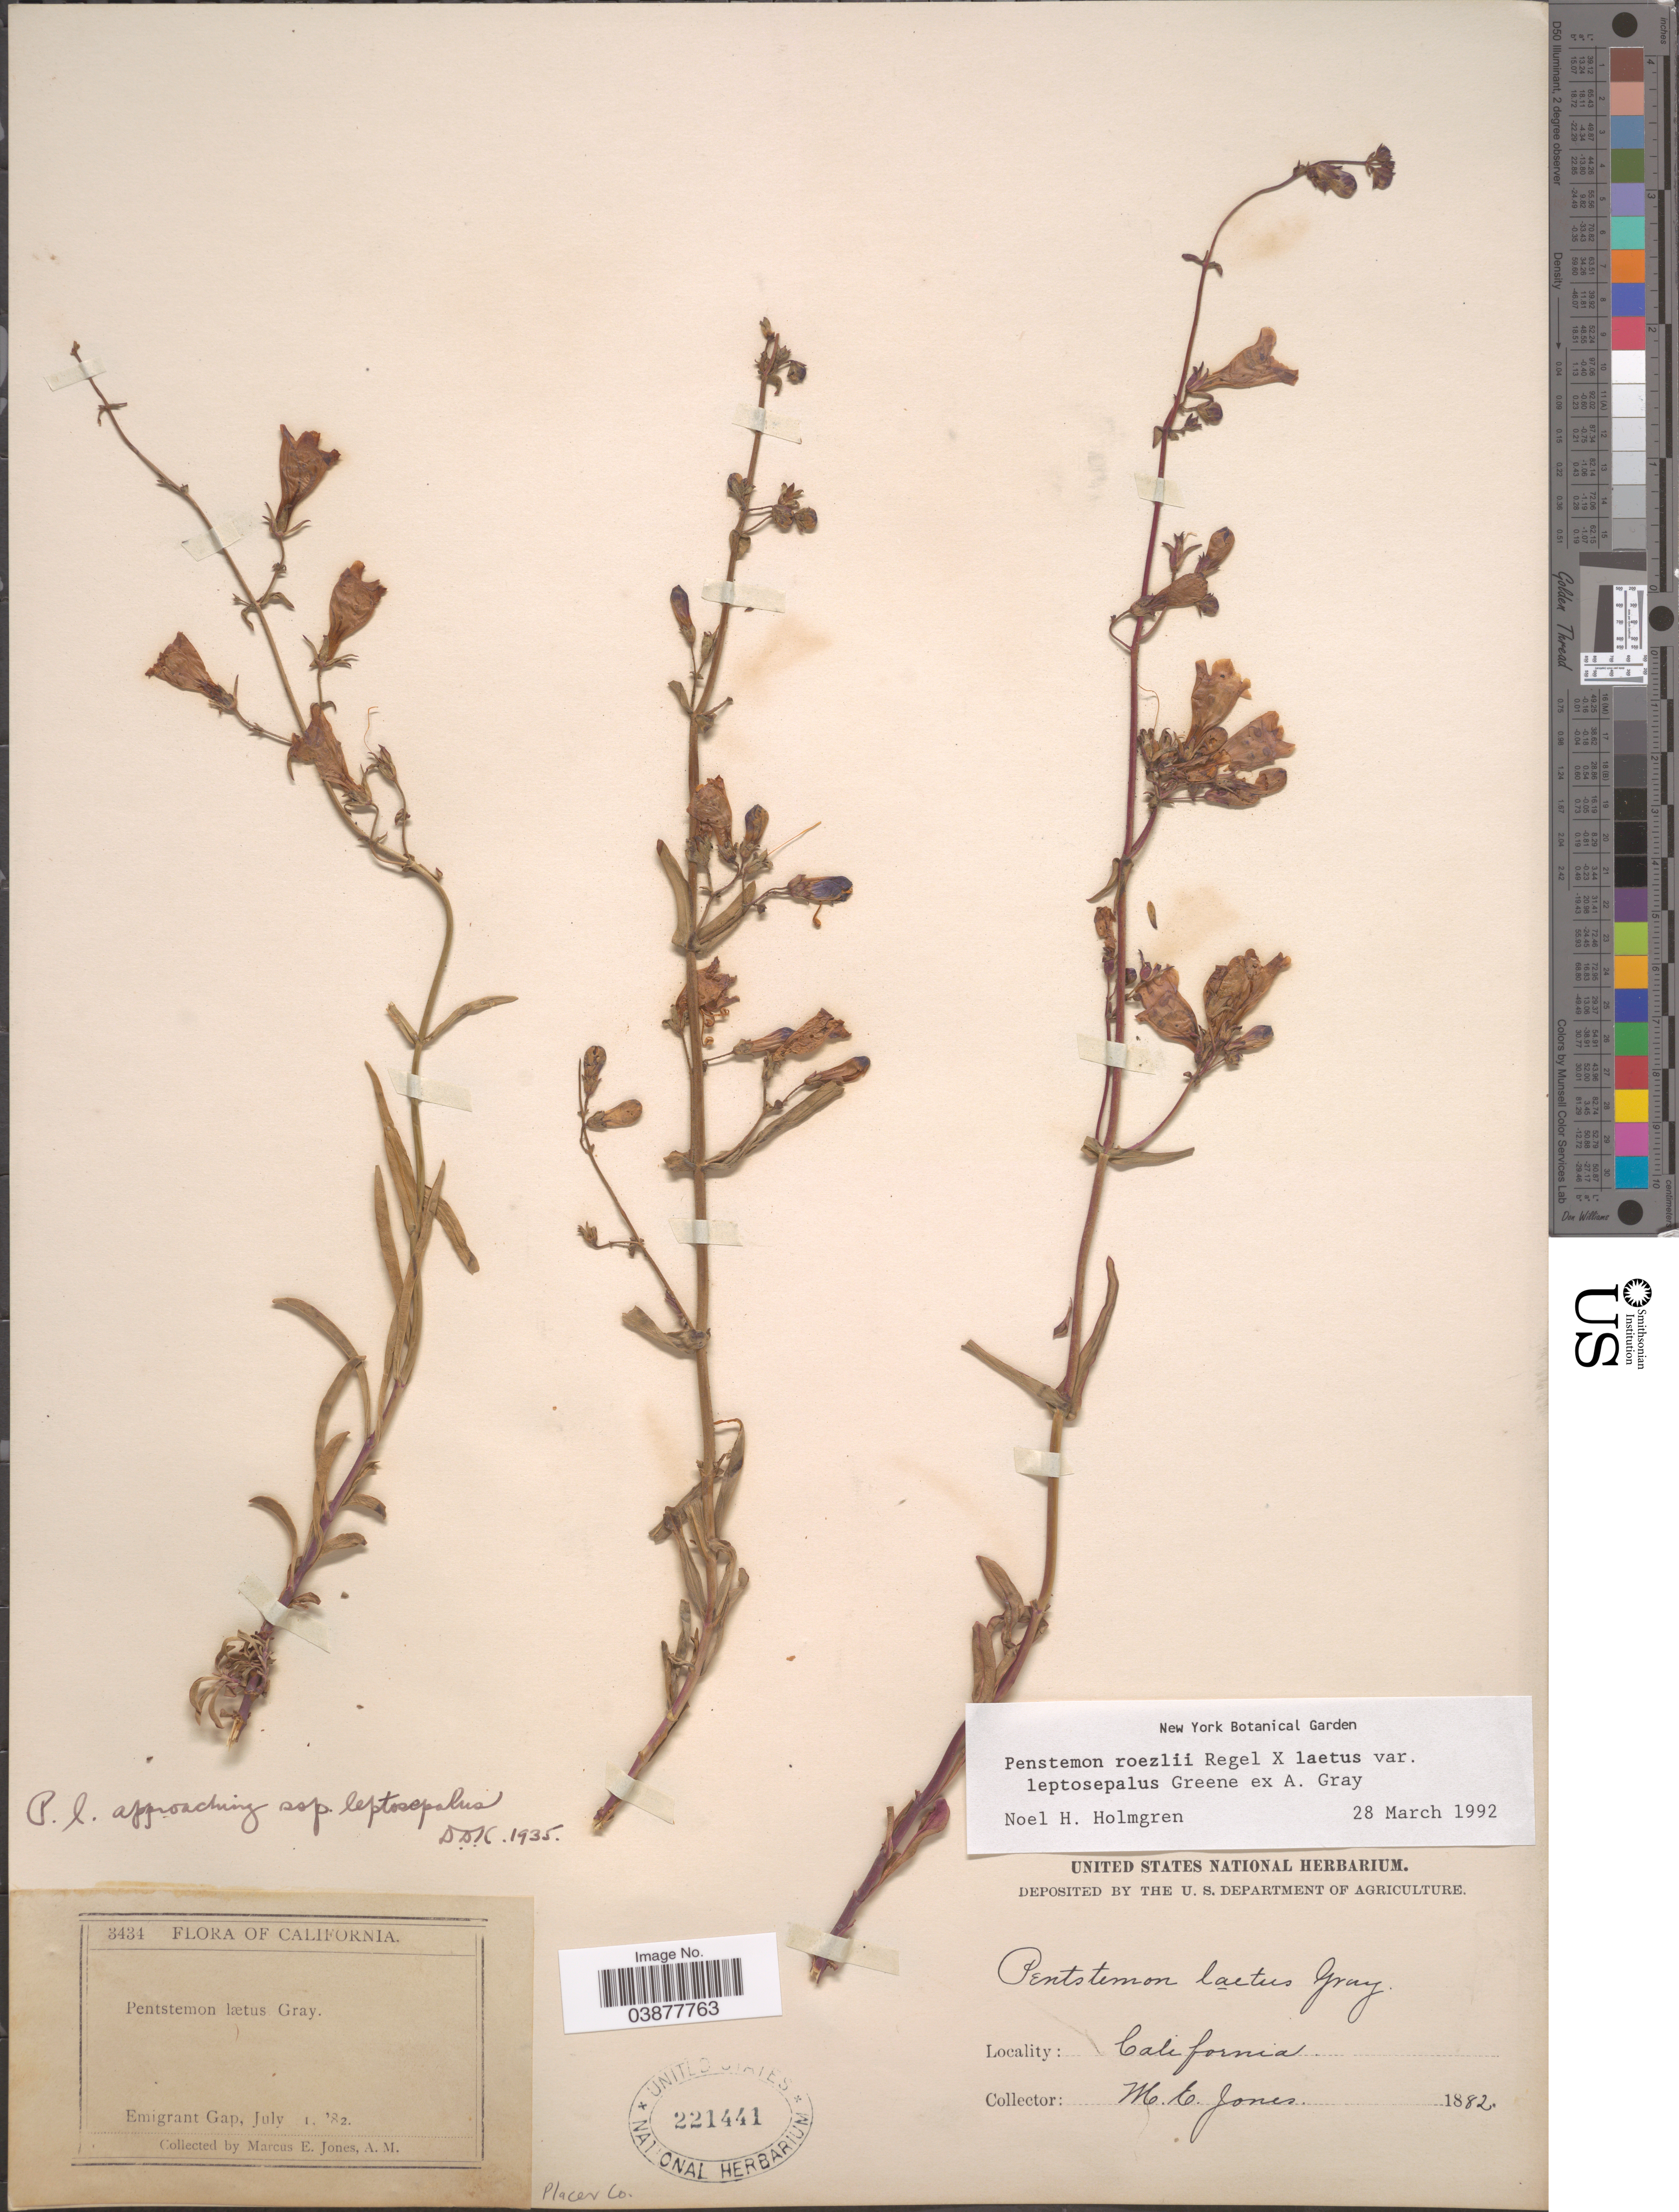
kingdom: Plantae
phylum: Tracheophyta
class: Magnoliopsida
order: Lamiales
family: Plantaginaceae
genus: Penstemon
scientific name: Penstemon roezlii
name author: Regel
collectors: M. E. Jones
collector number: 3434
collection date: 1882-07-01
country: United States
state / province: California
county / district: Placer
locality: Emigrant Gap. Placer Co.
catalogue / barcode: US 221441